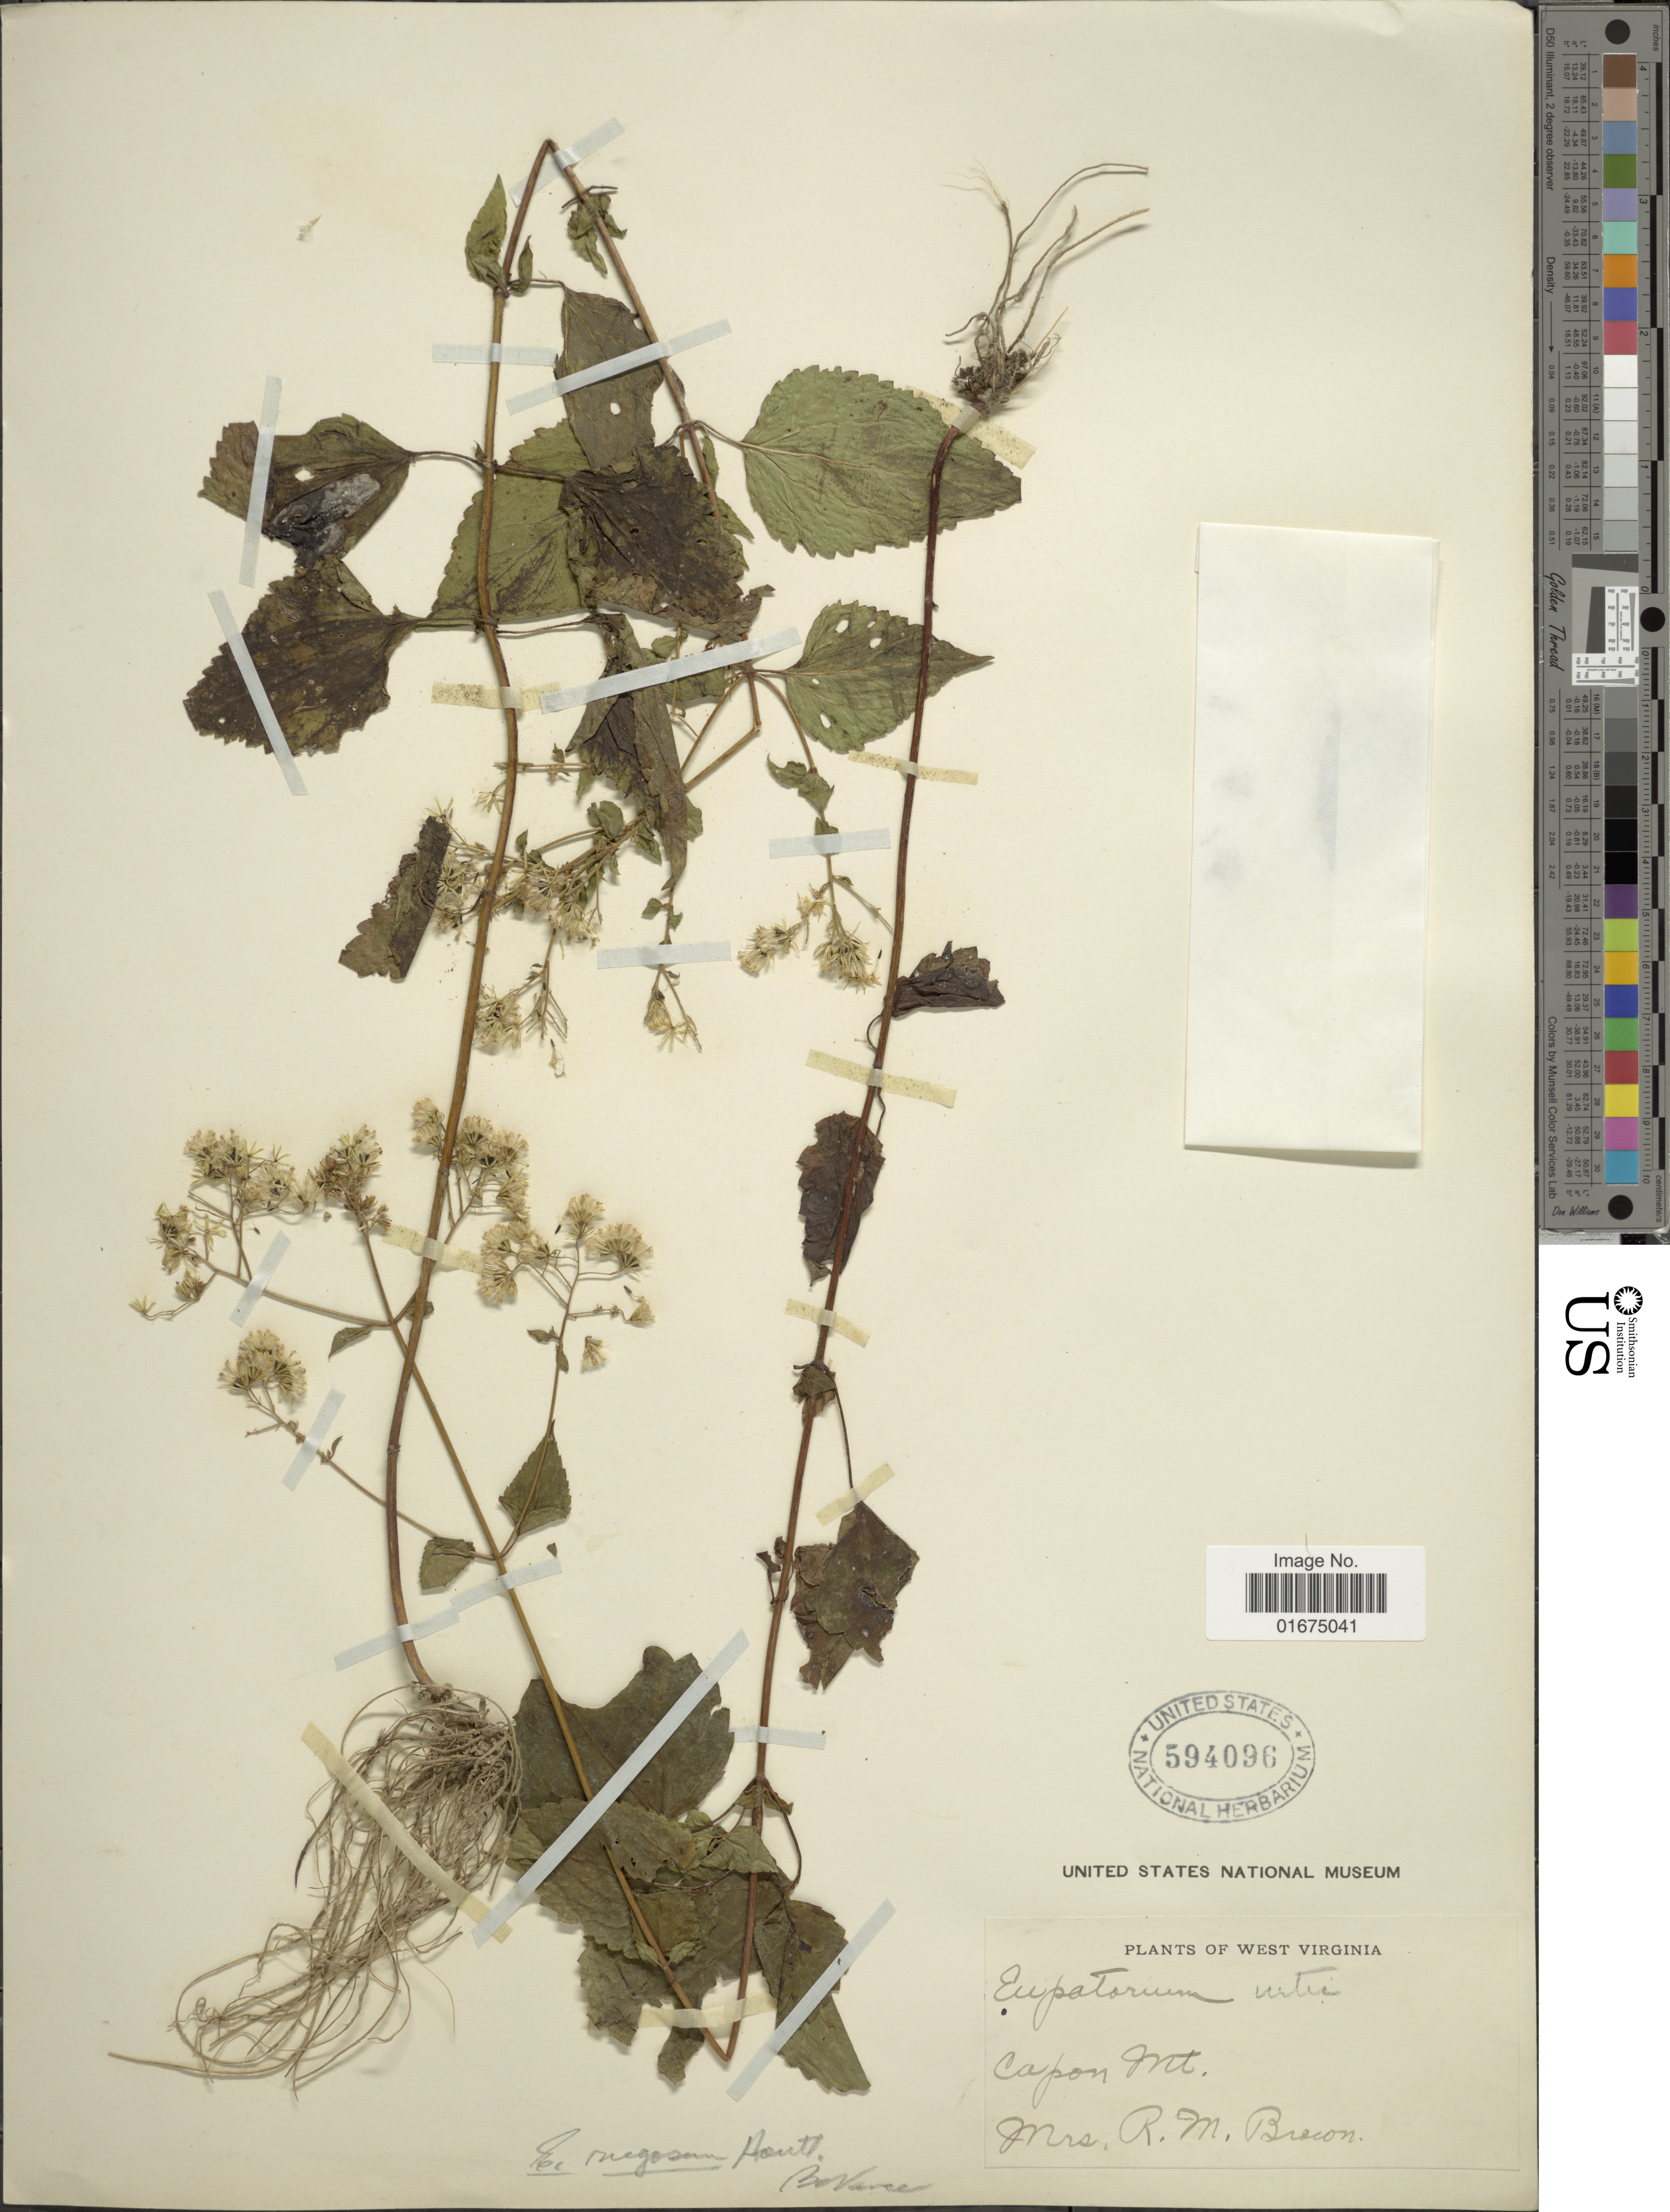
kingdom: Plantae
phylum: Tracheophyta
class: Magnoliopsida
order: Asterales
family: Asteraceae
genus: Ageratina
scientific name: Ageratina altissima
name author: (L.) R.M. King & H. Rob.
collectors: R. Brown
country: United States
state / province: West Virginia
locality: Capon Mt.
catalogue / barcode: US 594096